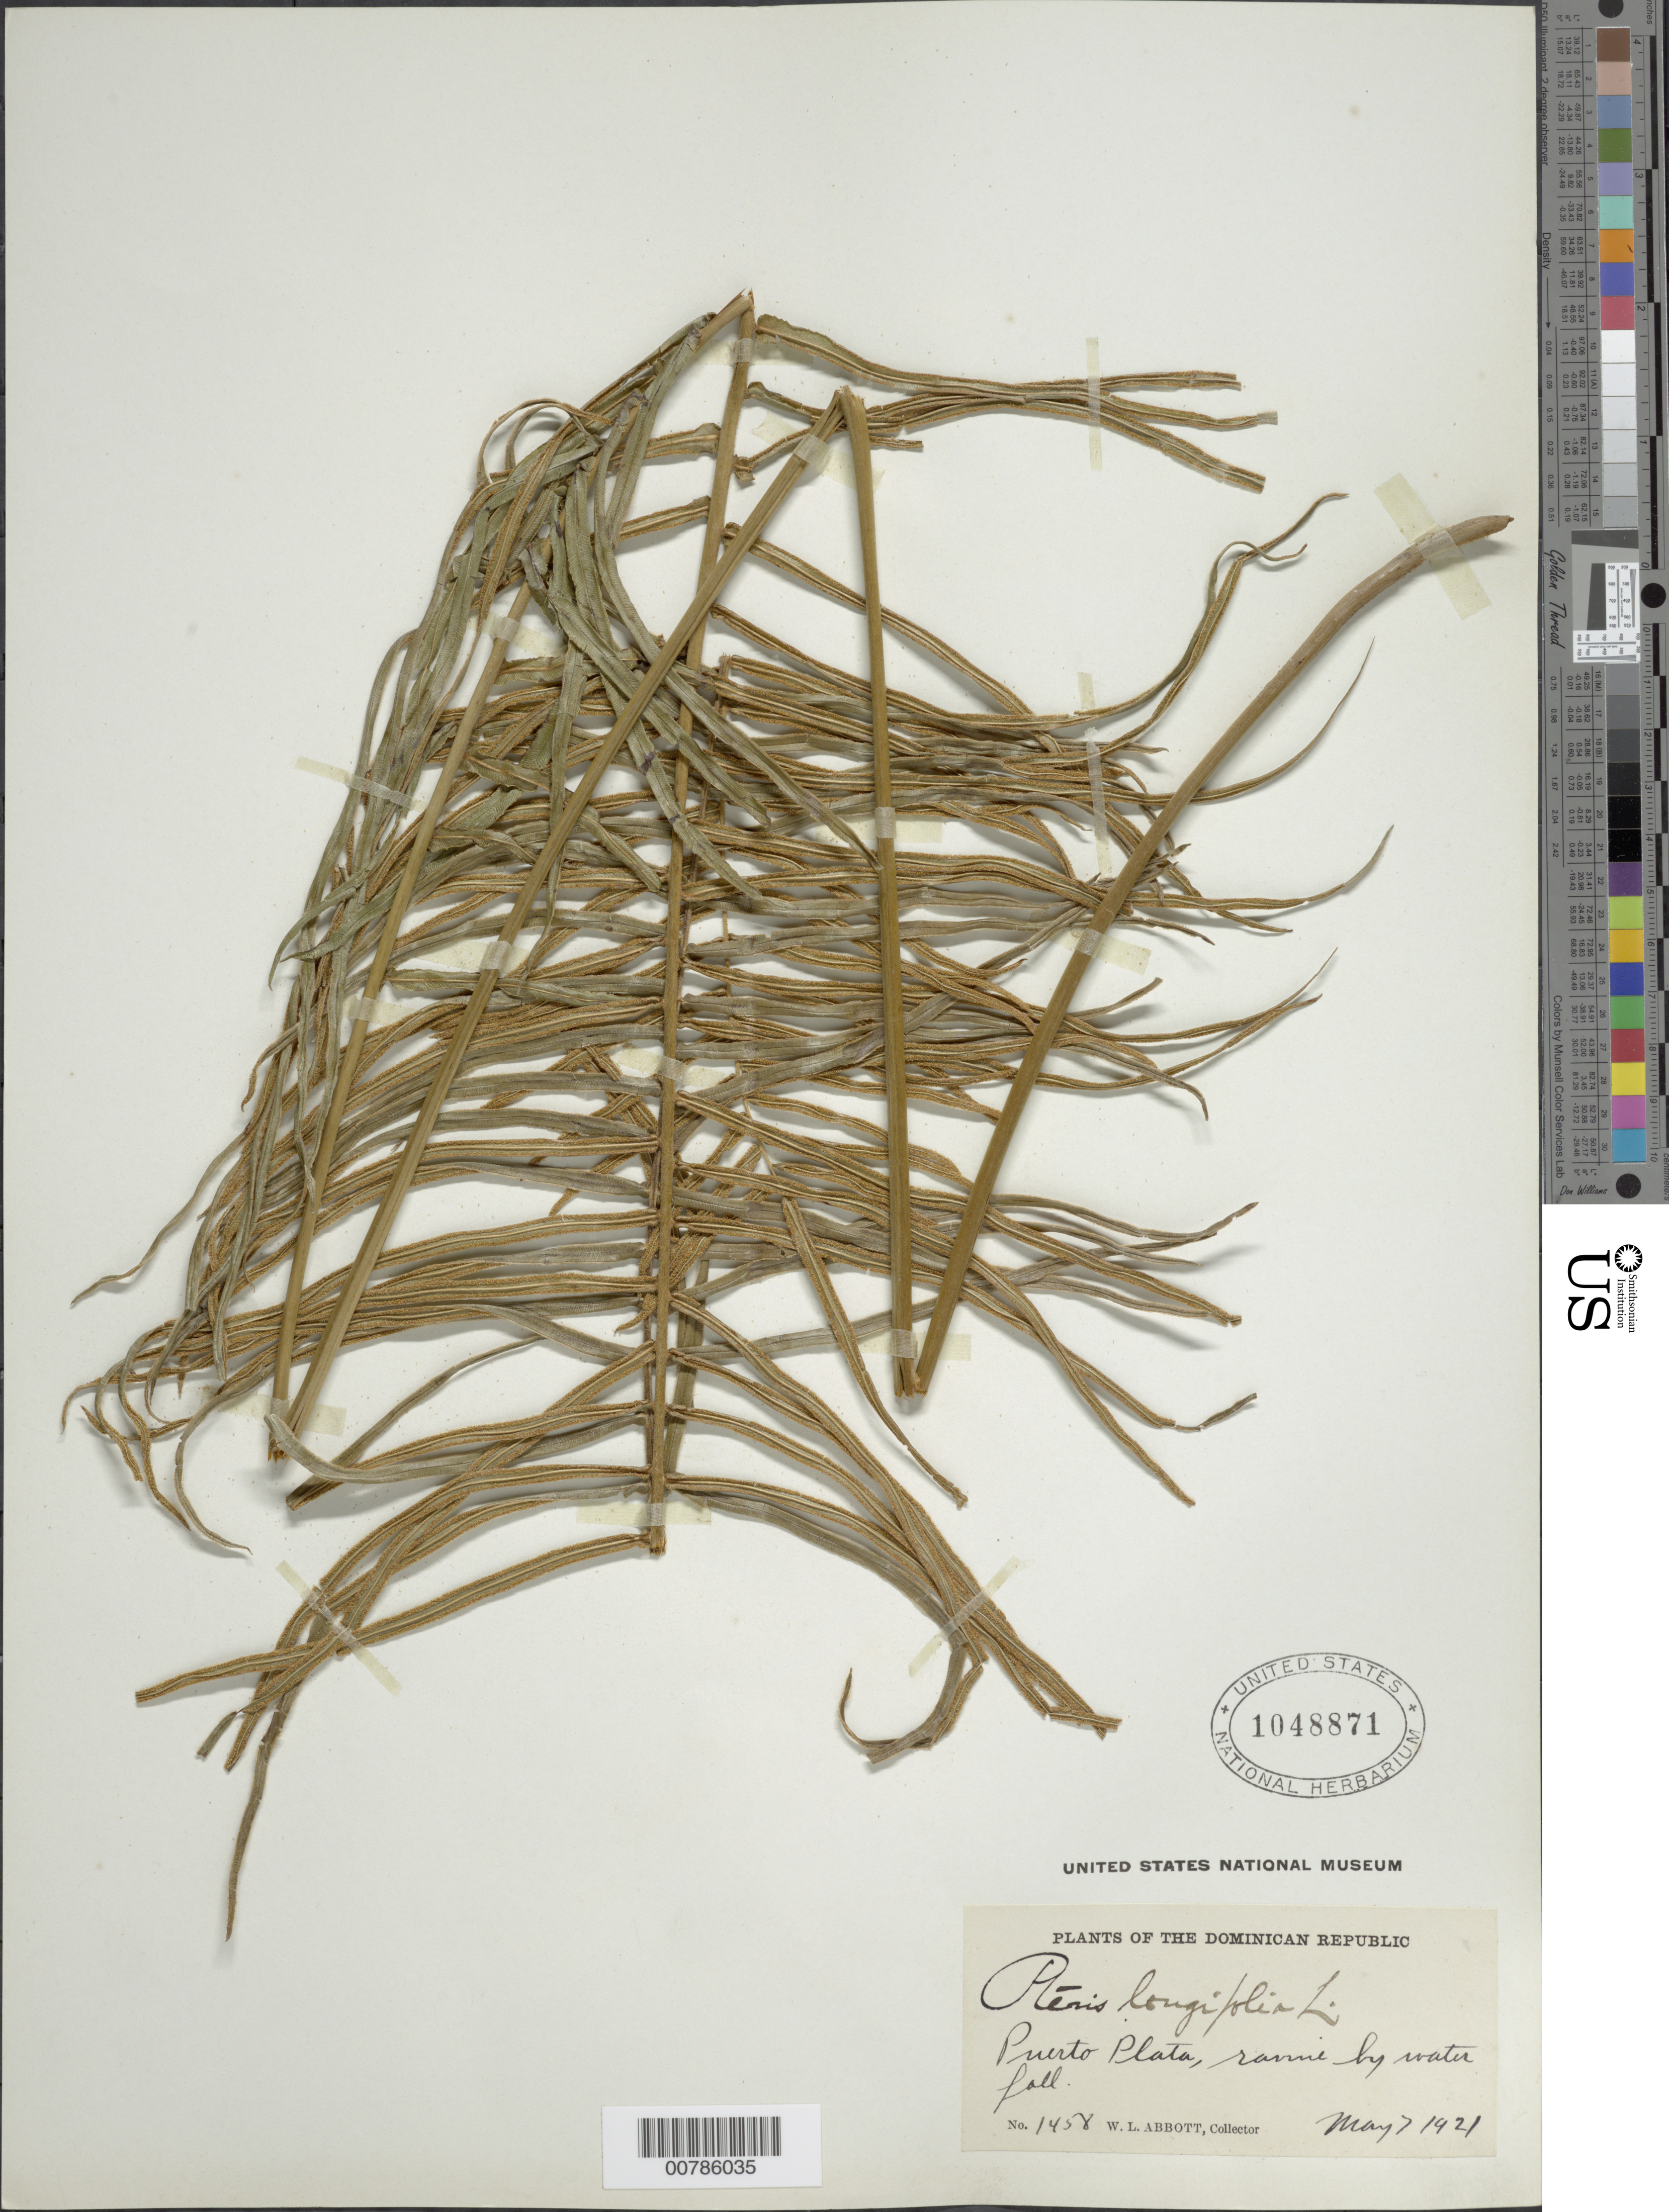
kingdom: Plantae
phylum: Tracheophyta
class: Polypodiopsida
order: Polypodiales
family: Pteridaceae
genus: Pteris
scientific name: Pteris longifolia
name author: L.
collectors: W. L. Abbott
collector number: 1458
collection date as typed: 07 May 1910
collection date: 1910-05-07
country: Dominican Republic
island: Hispaniola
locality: Puerto Plata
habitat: Ravine by waterfall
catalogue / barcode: US 1048871